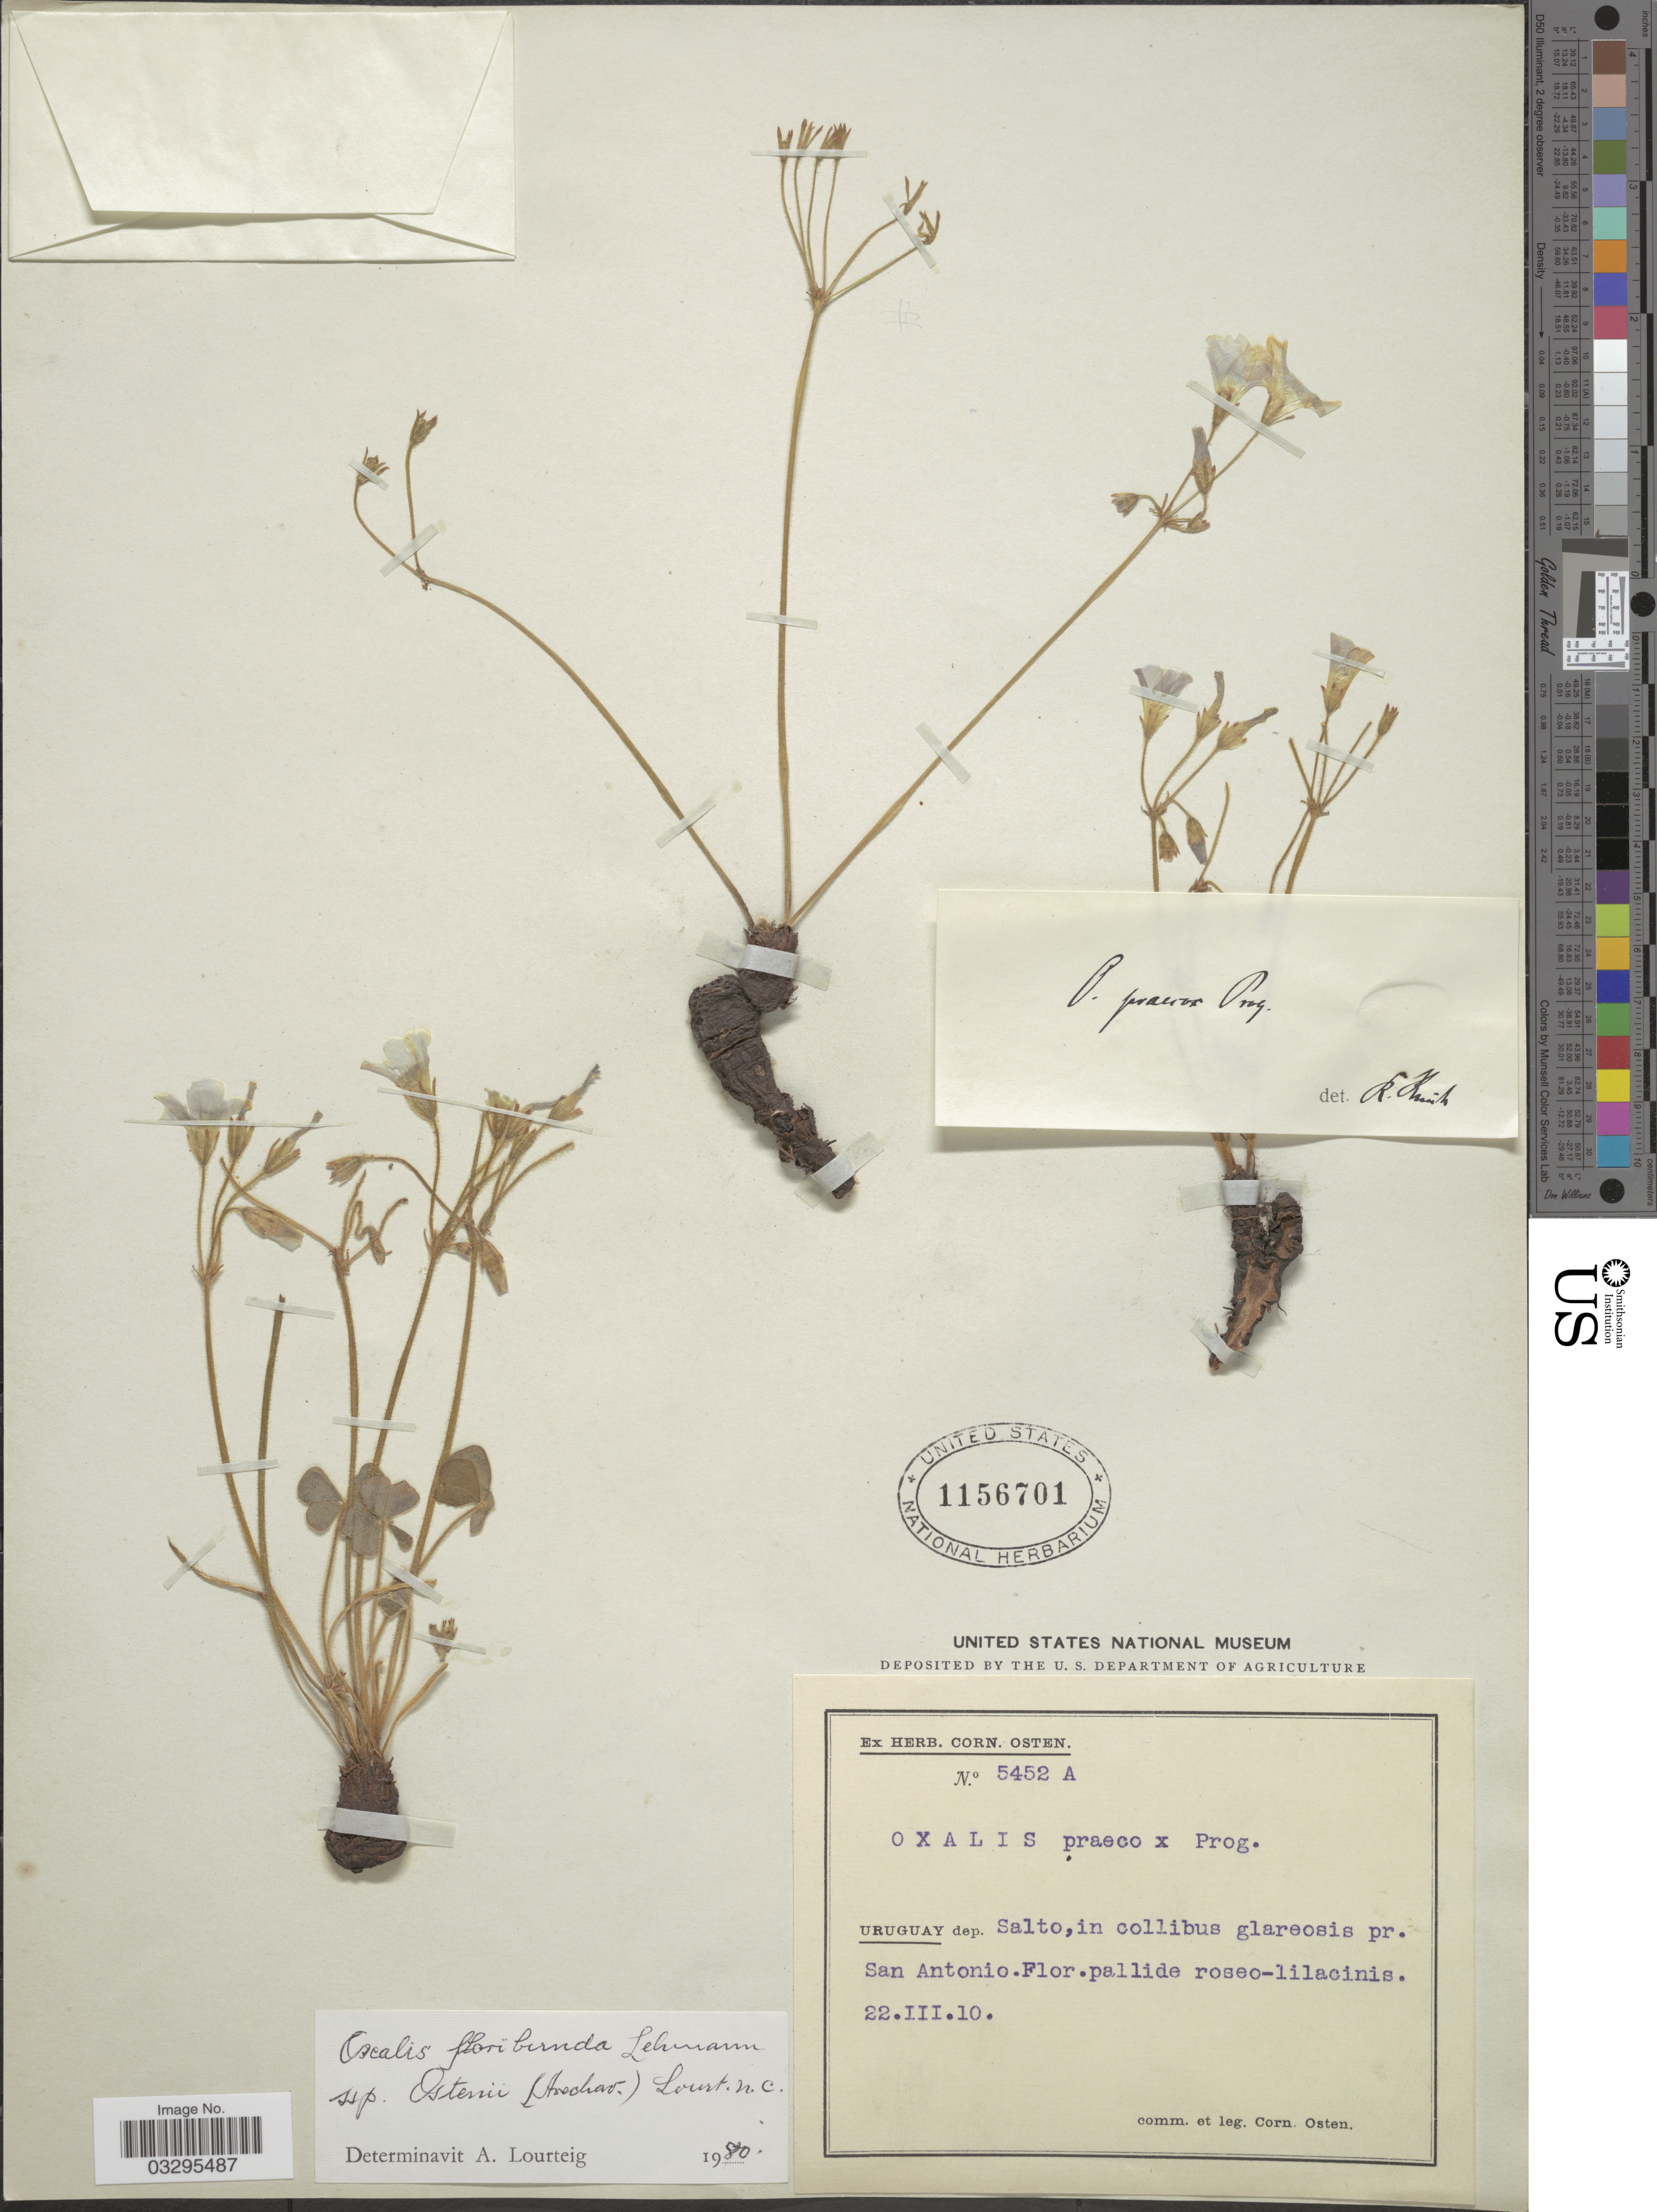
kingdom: Plantae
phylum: Tracheophyta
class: Magnoliopsida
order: Oxalidales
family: Oxalidaceae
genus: Oxalis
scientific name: Oxalis floribunda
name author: Lehm.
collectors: C. Osten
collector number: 5452 A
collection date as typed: Transcribed d/m/y: 22/3/10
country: Uruguay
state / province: Salto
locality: Dep. Salto, in collibus glareosis pr. San Antonio.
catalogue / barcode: US 1156701